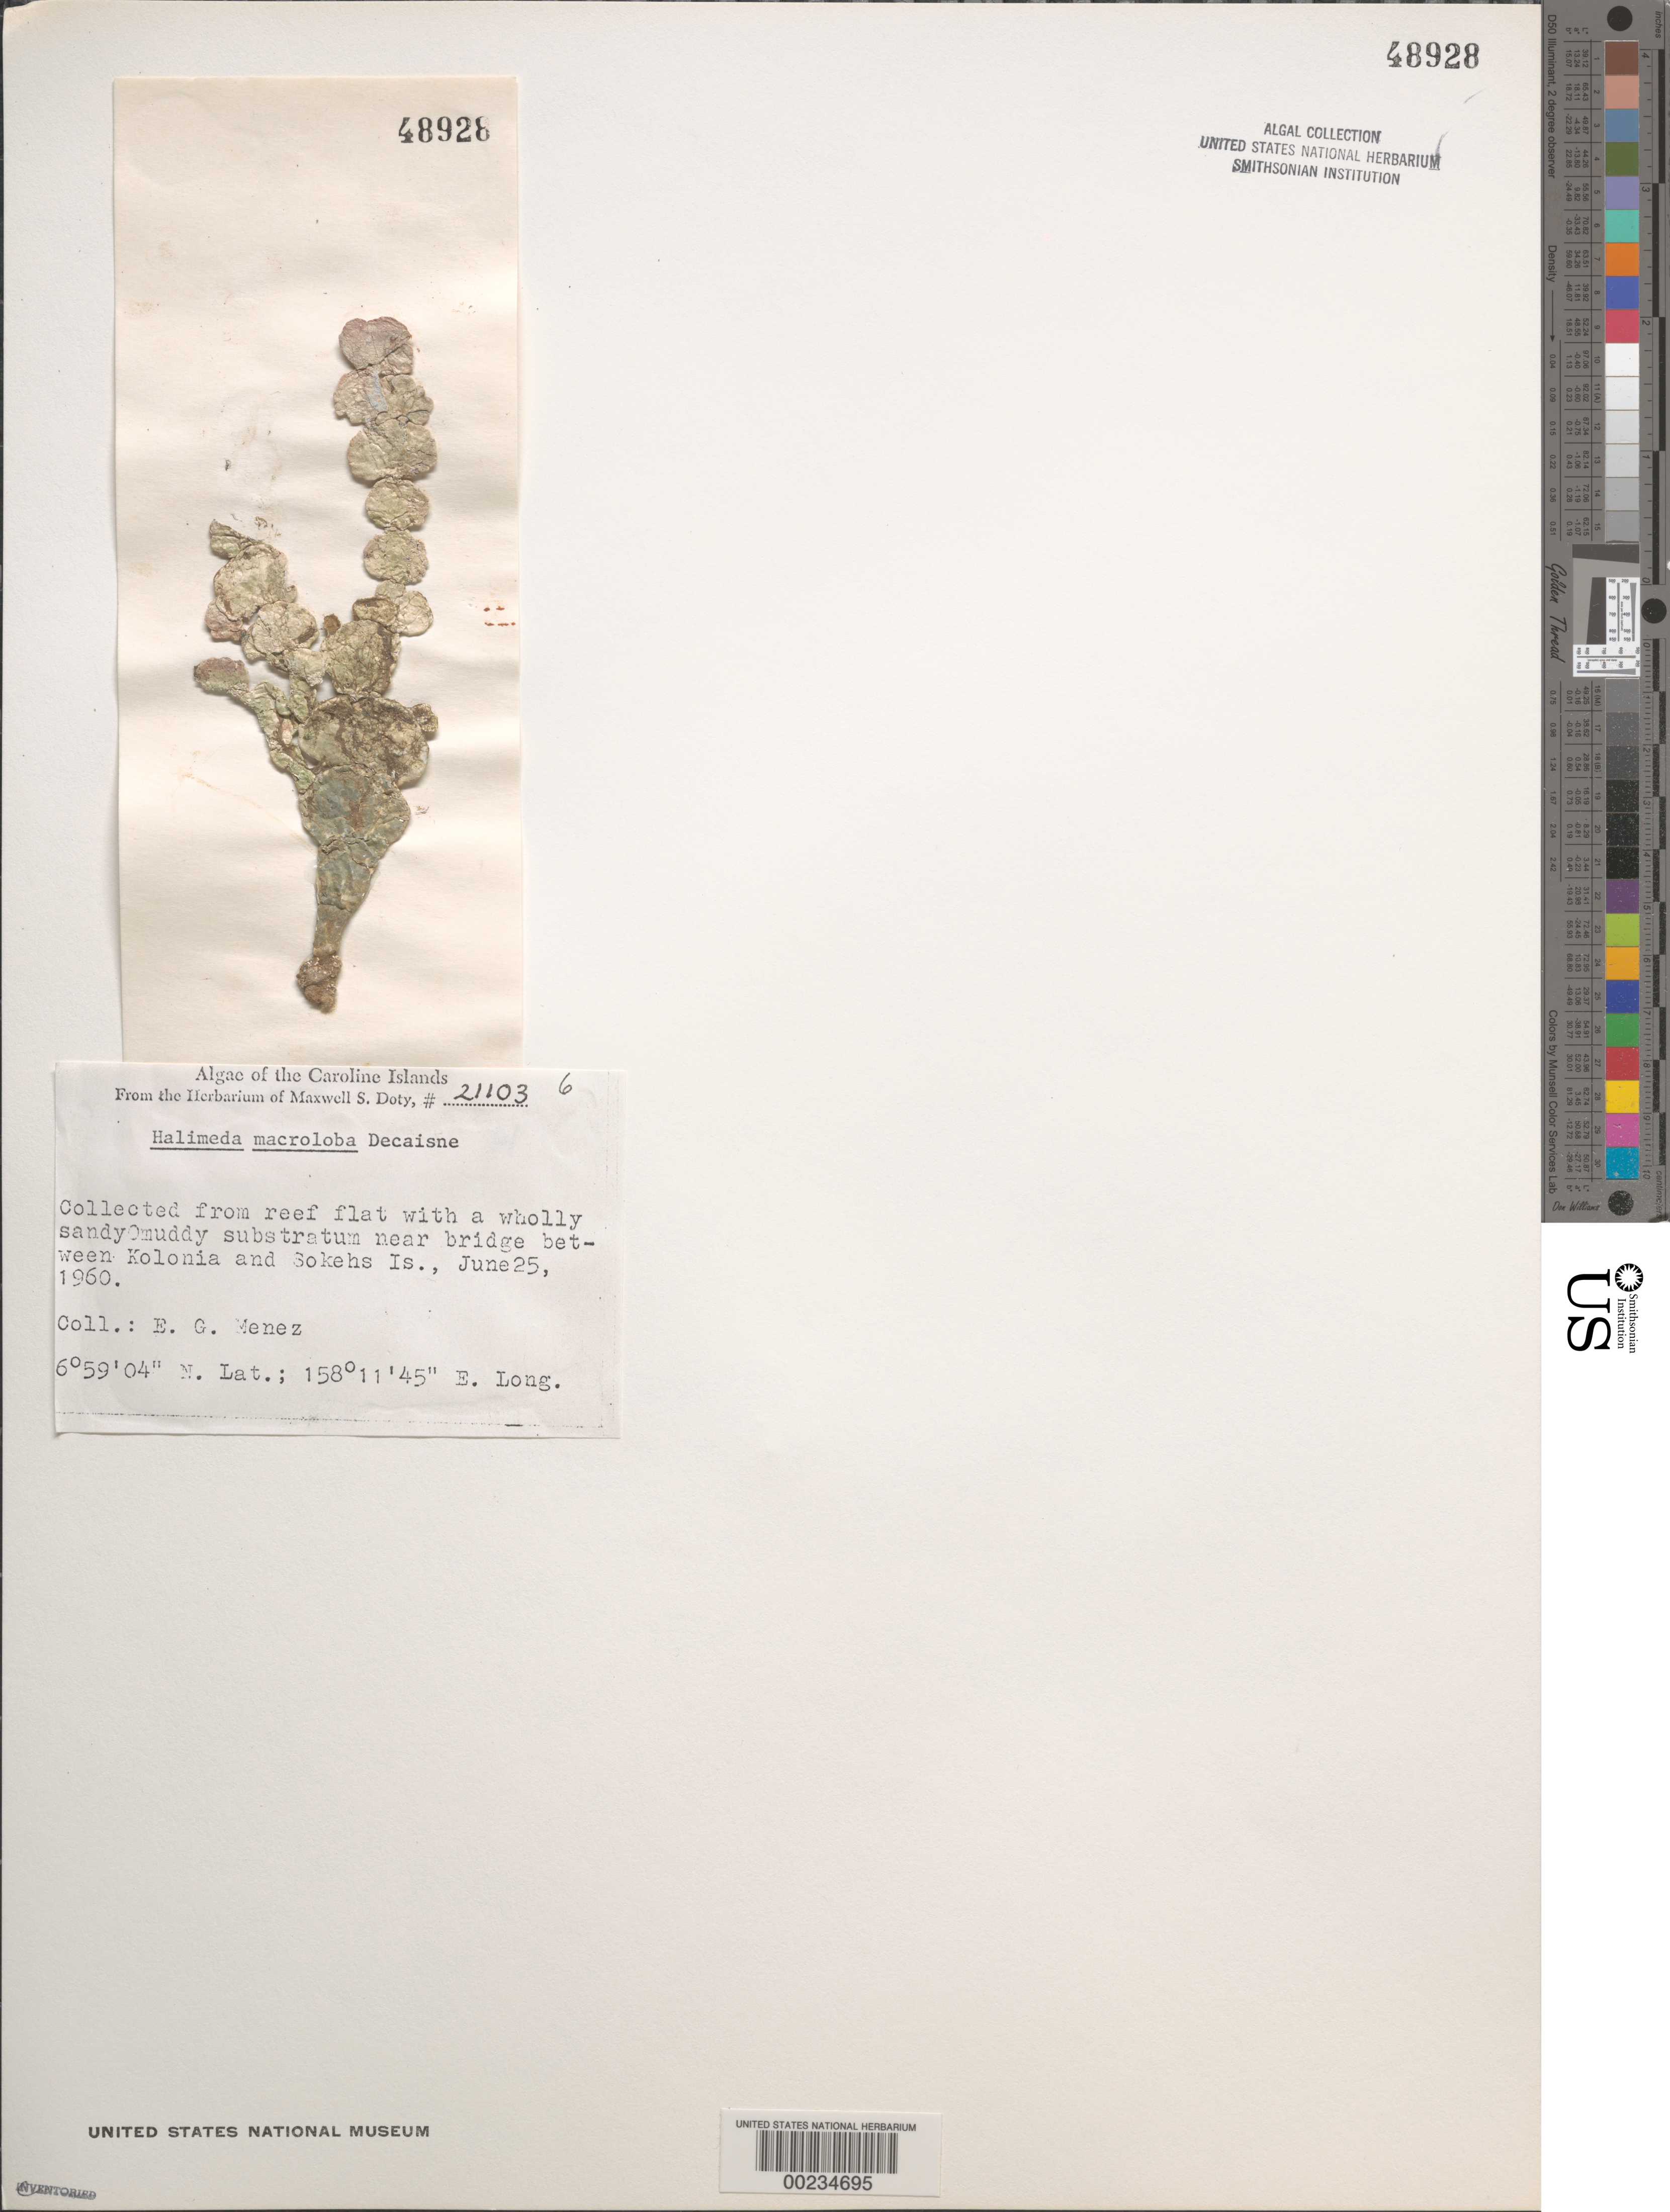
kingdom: Plantae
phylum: Chlorophyta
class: Ulvophyceae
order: Bryopsidales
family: Halimedaceae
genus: Halimeda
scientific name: Halimeda macroloba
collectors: Meñez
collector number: MSD 21103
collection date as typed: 25 Jun 1960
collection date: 1960-06-25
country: Micronesia, Federated States of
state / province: Pohnpei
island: Pohnpei [Ponape]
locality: Between Kolonia Islet and Sokehs Islet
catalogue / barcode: US 48928